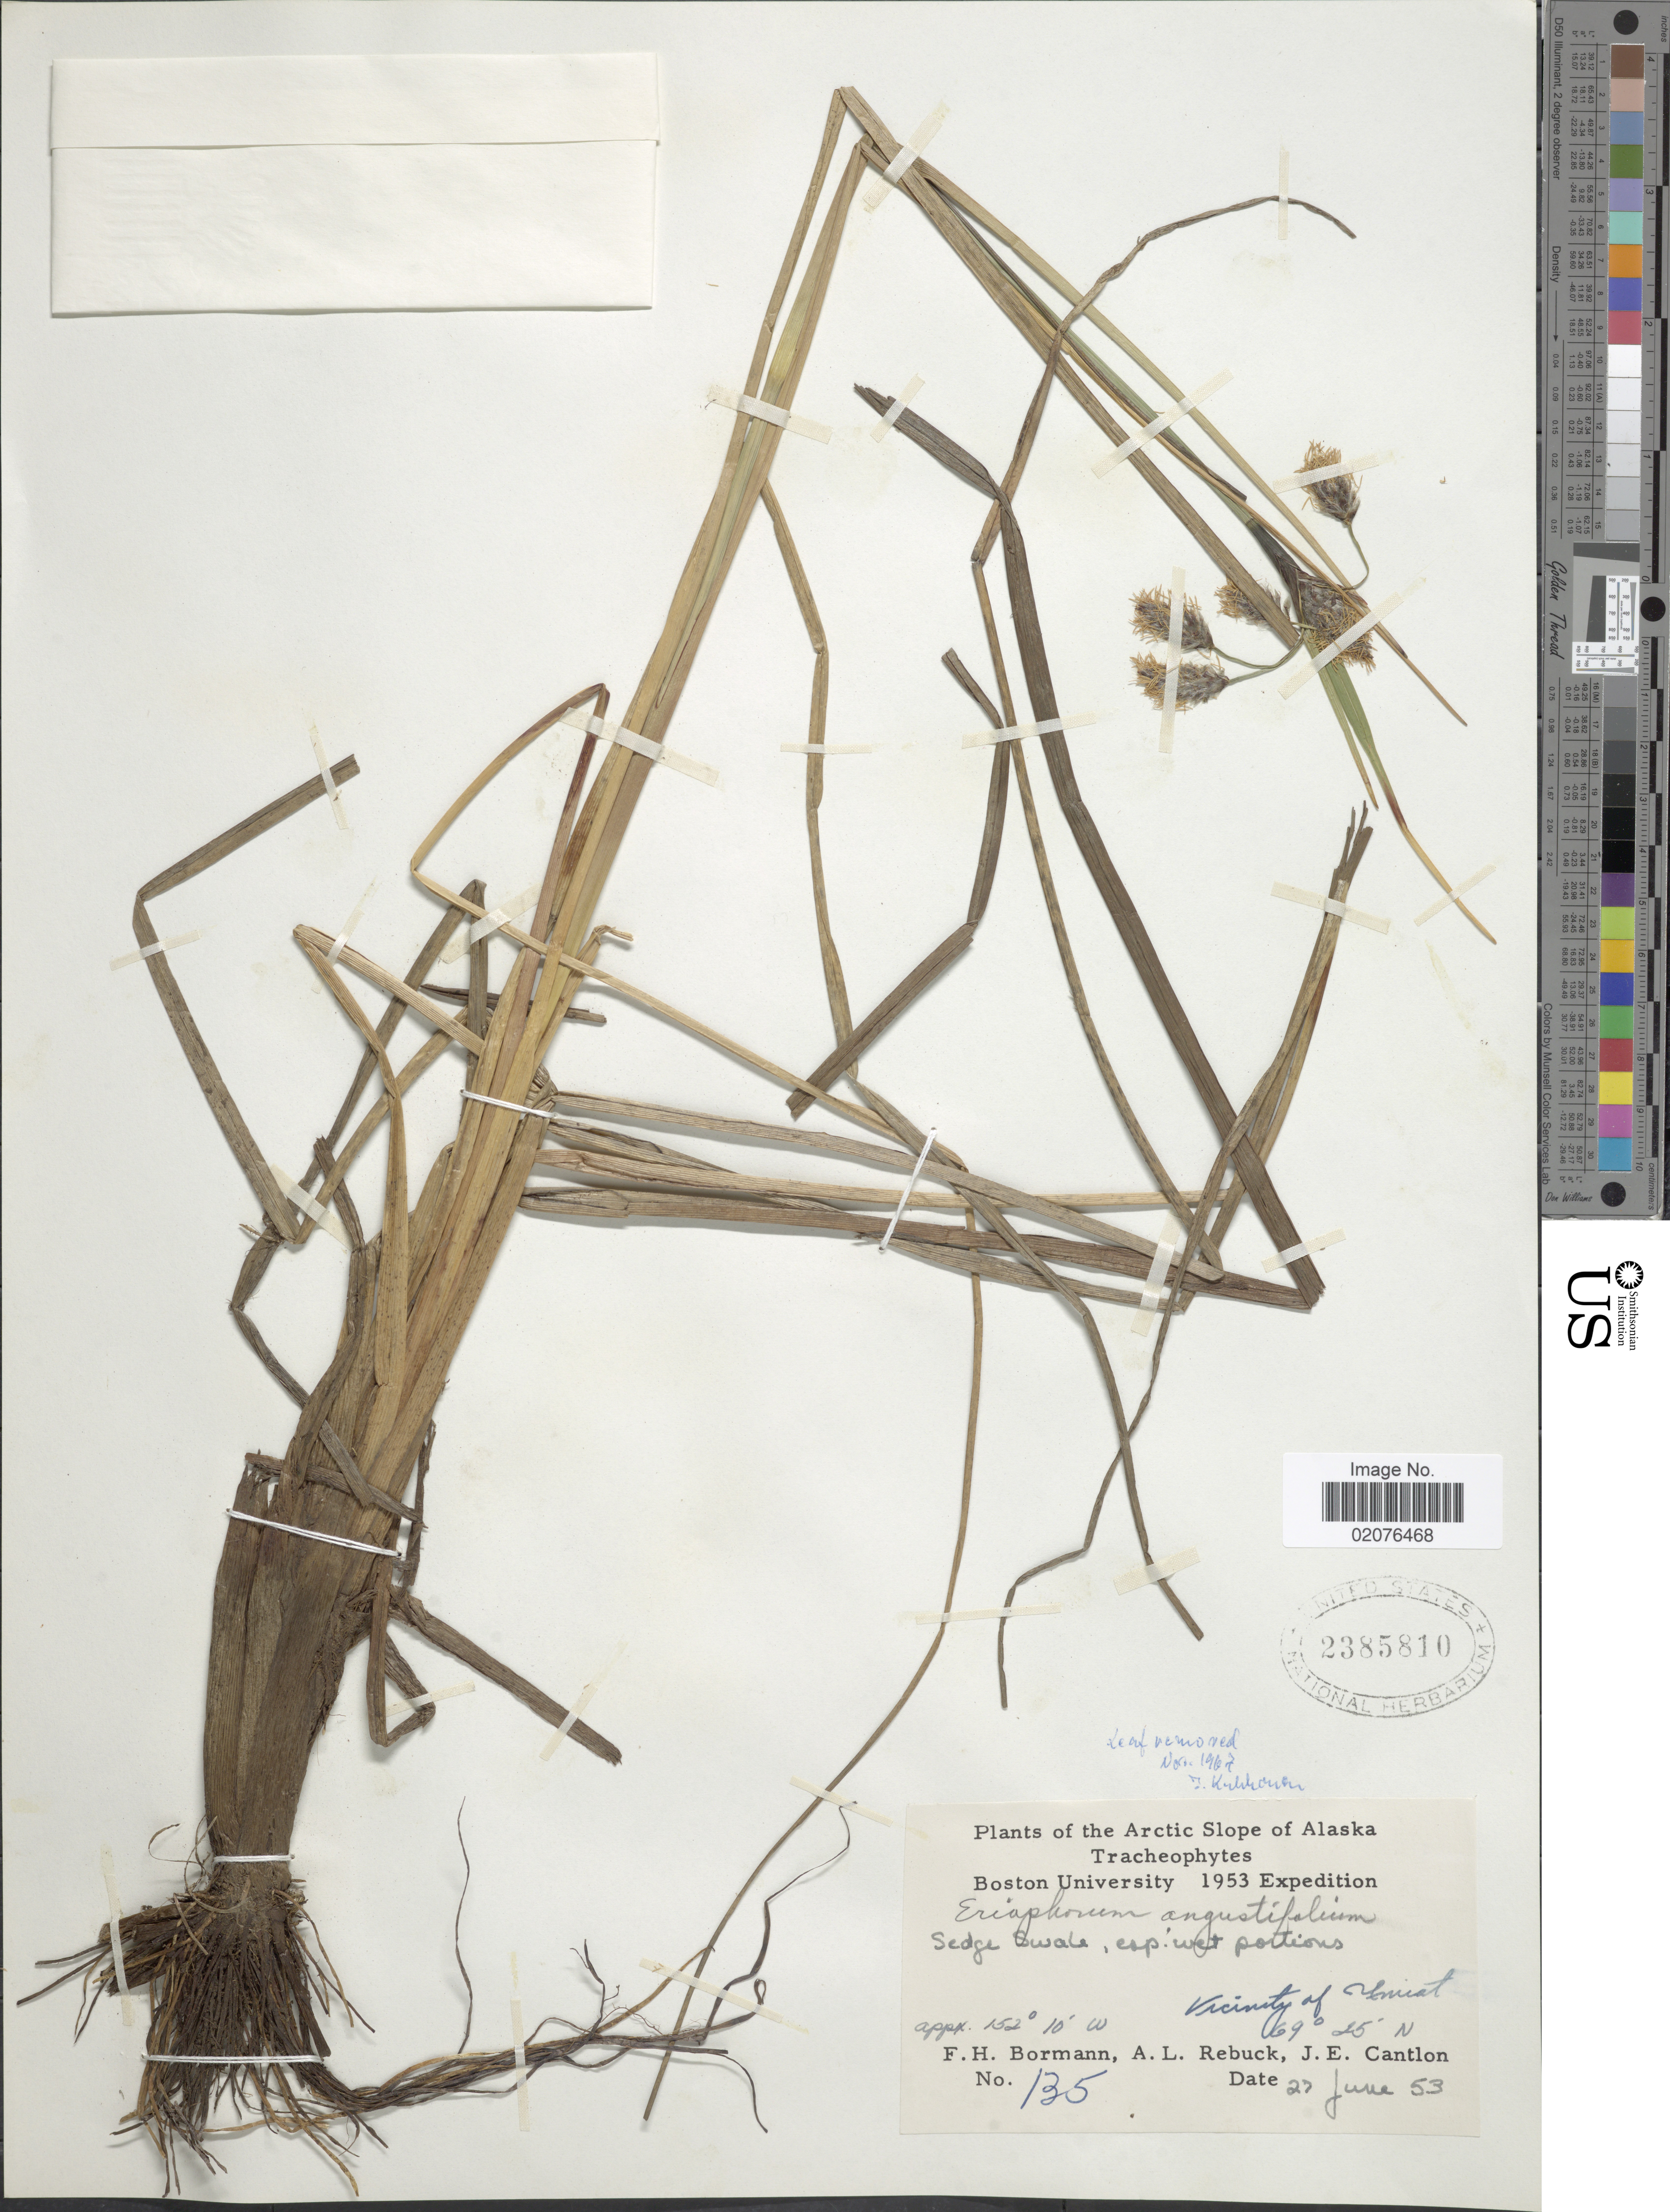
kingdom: Plantae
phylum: Tracheophyta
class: Liliopsida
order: Poales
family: Cyperaceae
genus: Eriophorum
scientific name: Eriophorum angustifolium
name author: Honck.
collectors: F. Bormann, A. Rebuck & J. Cantlon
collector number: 135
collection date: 1953-06-27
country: United States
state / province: Alaska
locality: Arctic Slope, Vicinity of Umiat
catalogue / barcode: US 2385810